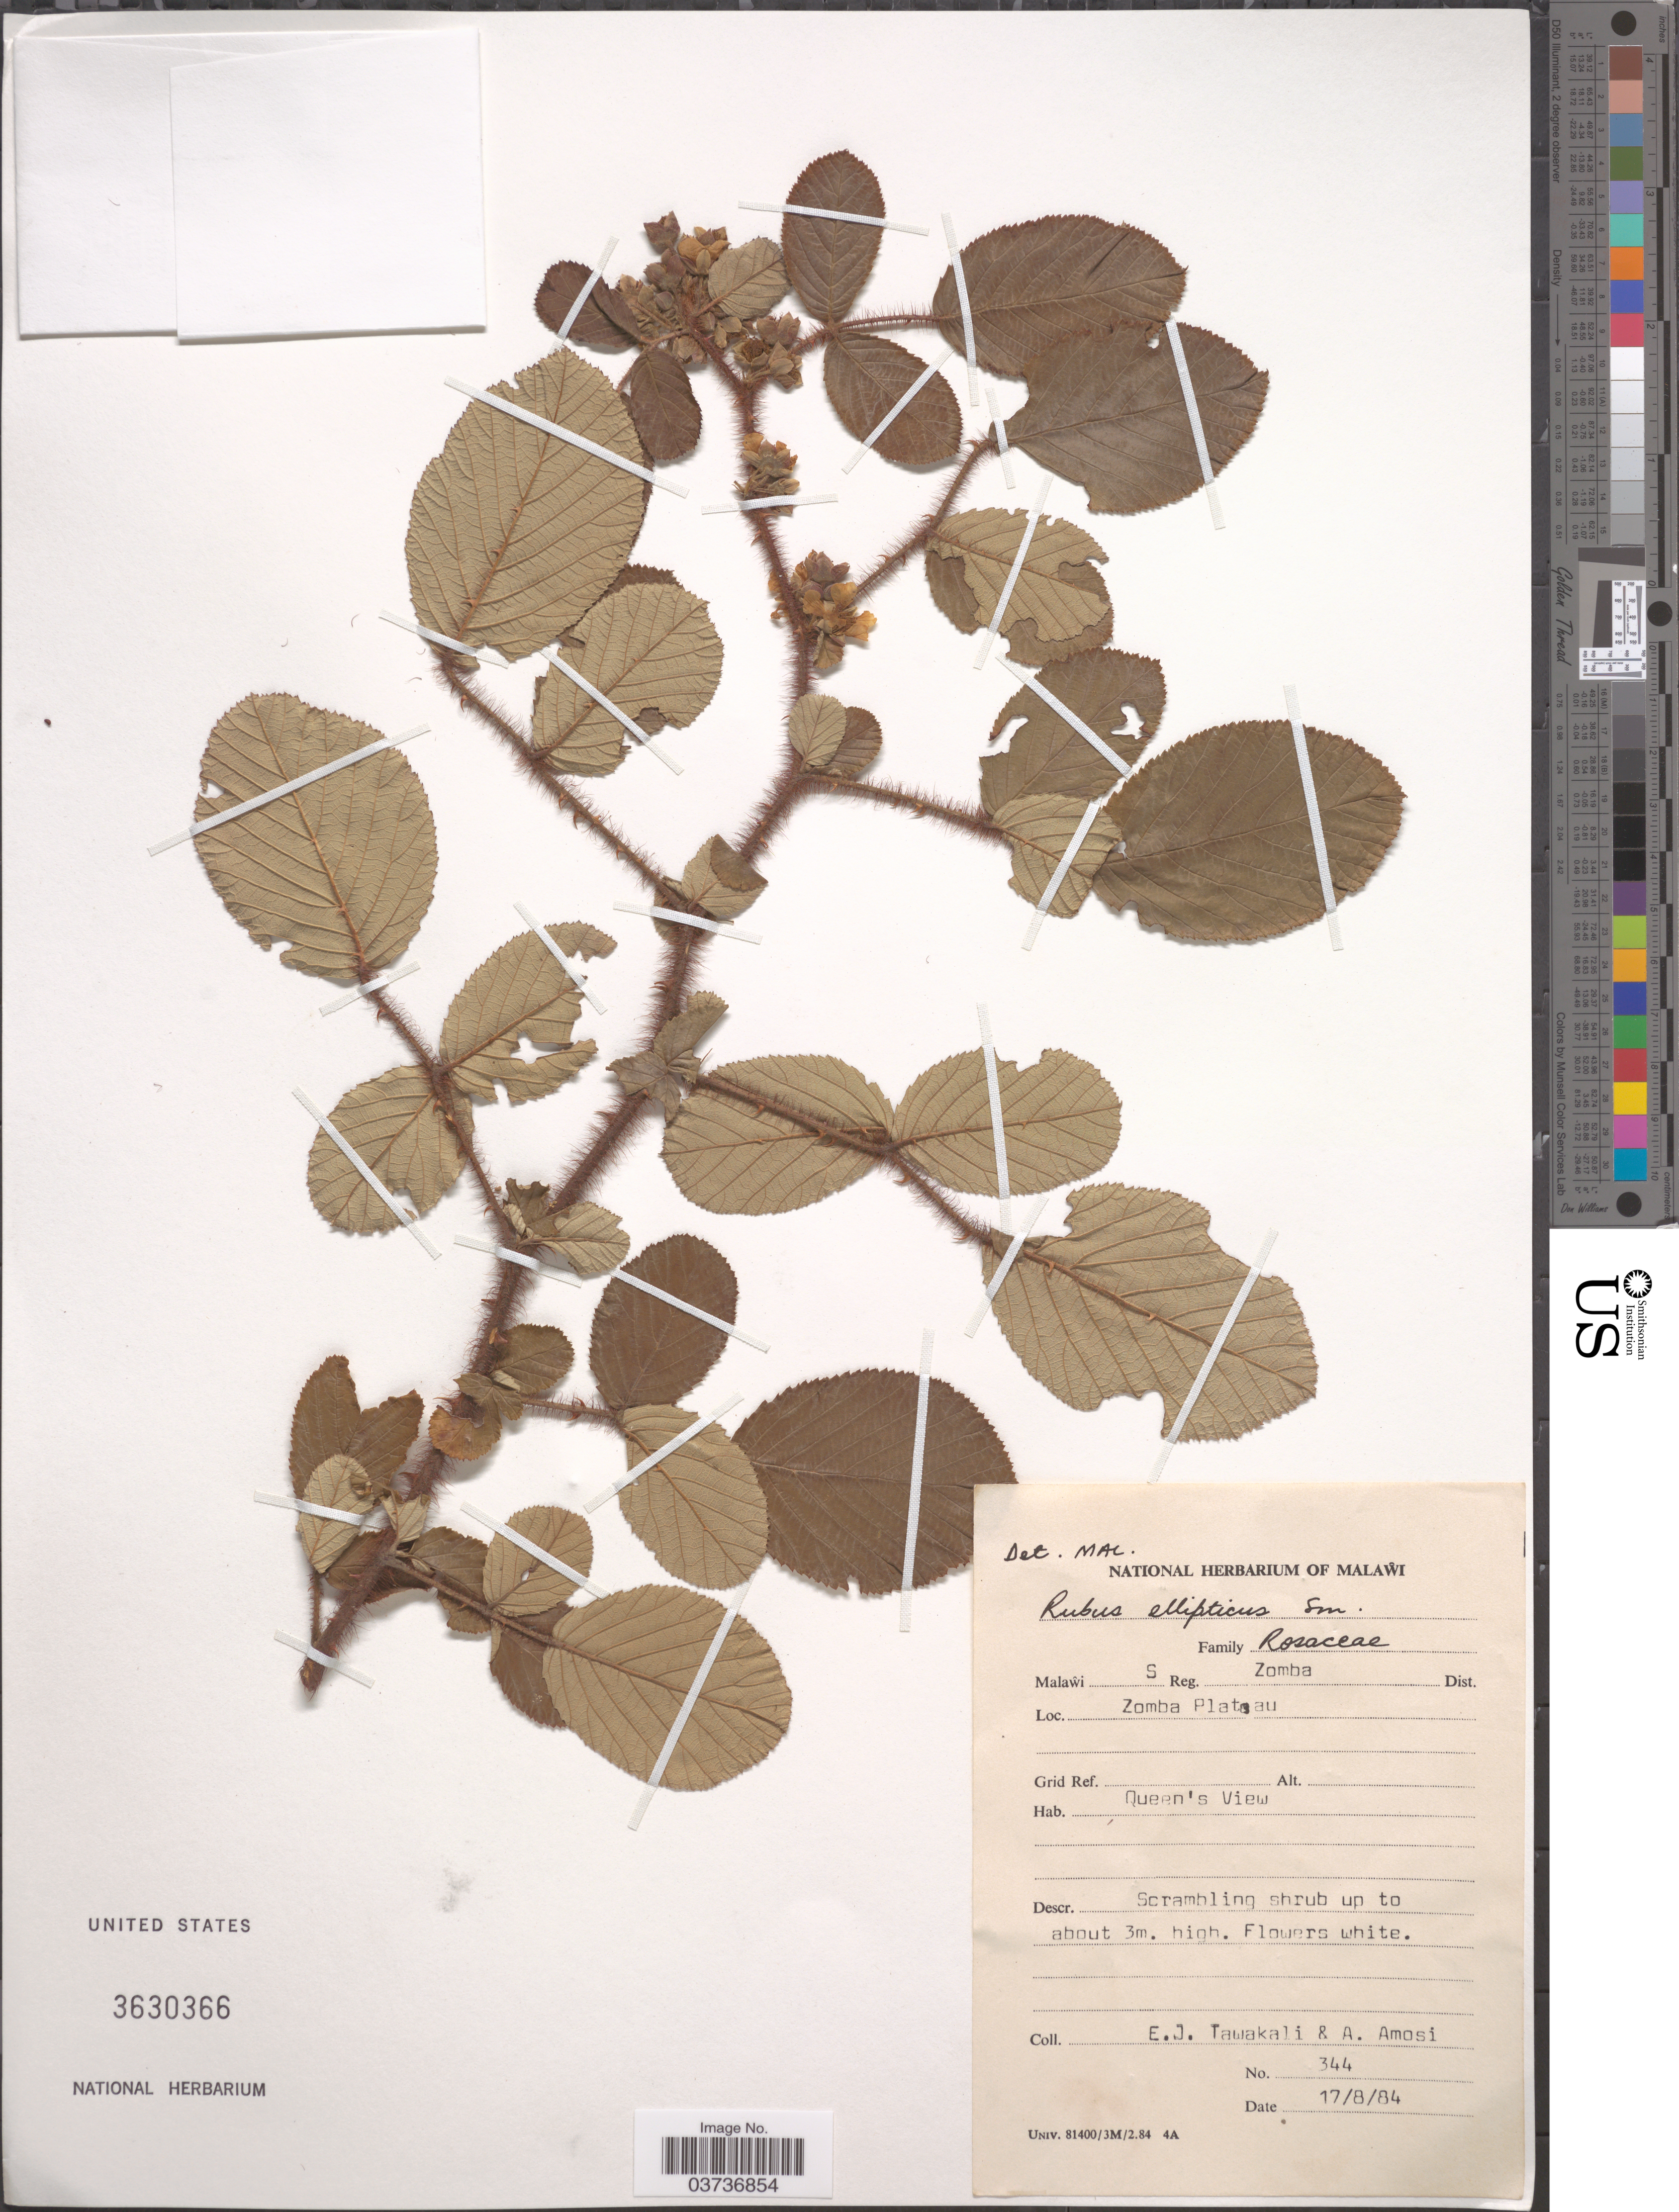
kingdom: Plantae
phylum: Tracheophyta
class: Magnoliopsida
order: Rosales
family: Rosaceae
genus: Rubus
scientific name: Rubus ellipticus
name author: Sm.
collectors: E. Tawakali & A. Amosi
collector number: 344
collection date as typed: Transcribed d/m/y: 17/8/84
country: Malawi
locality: Malawi S Reg. Zomba Dist. Zomba Plateau. Queen's View.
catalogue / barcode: US 3630366